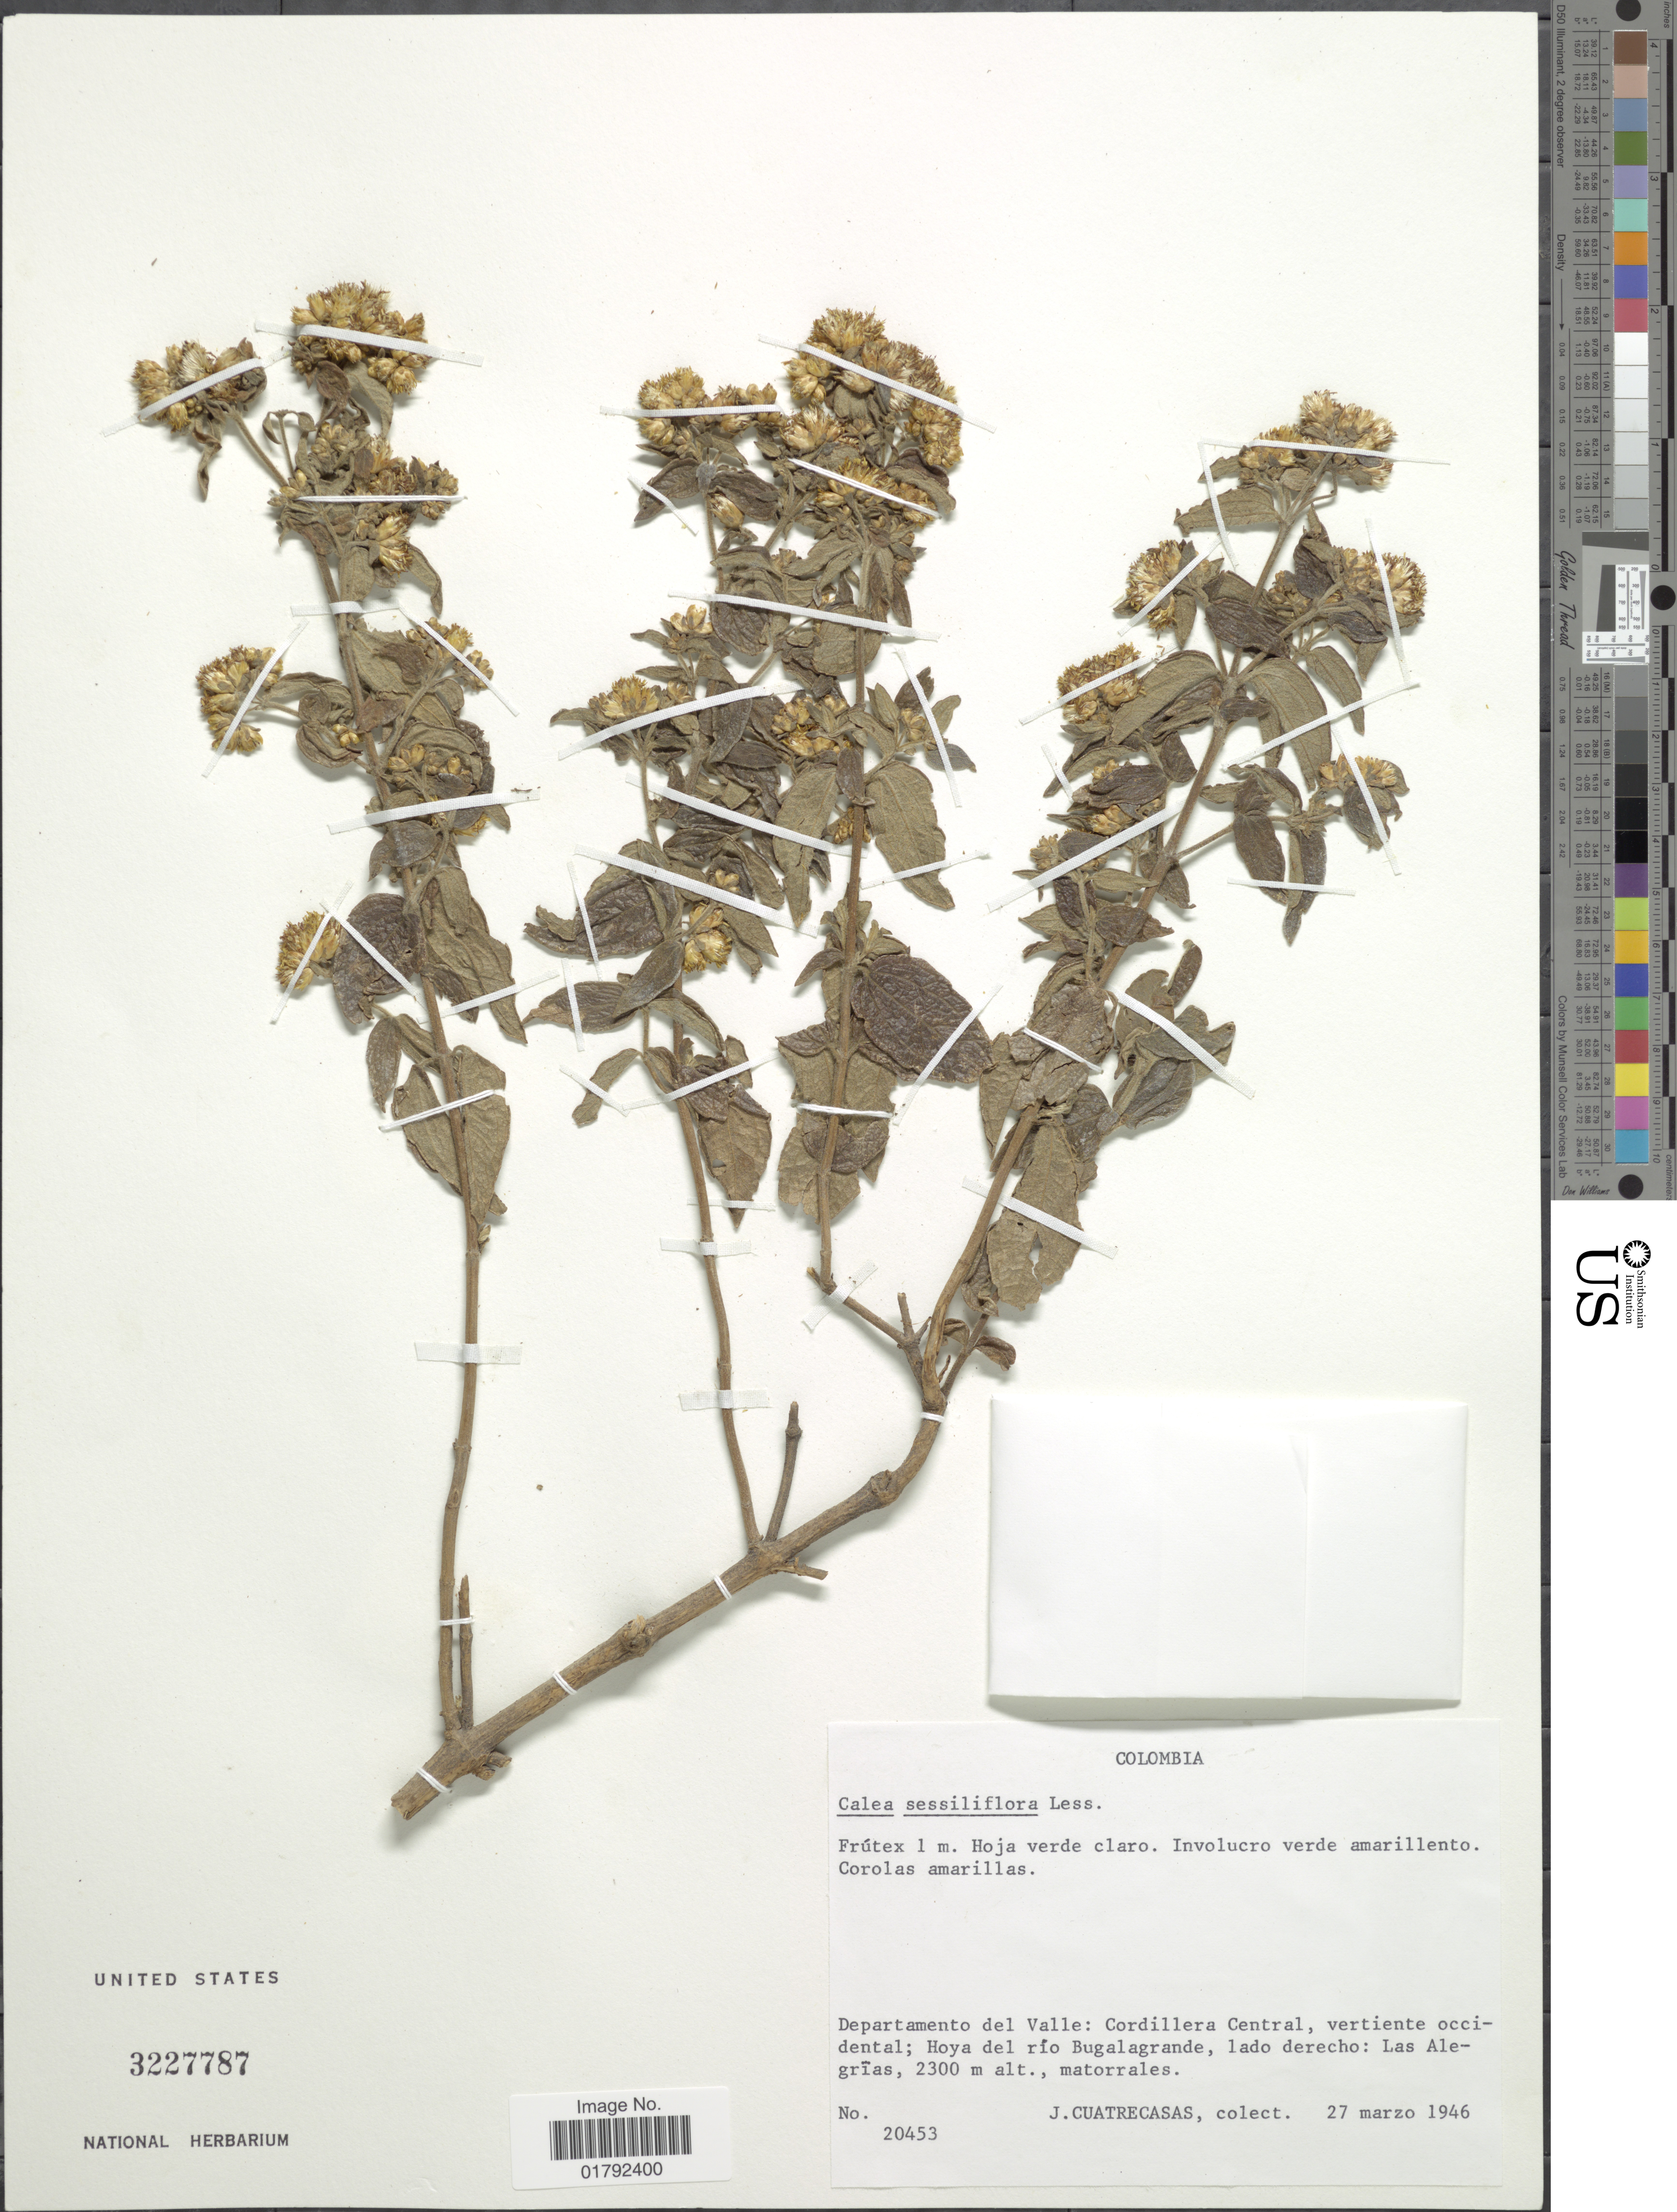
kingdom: Plantae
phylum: Tracheophyta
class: Magnoliopsida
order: Asterales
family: Asteraceae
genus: Calea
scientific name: Calea sessiliflora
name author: Less.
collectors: J. Cuatrecasas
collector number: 20453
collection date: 1946-03-27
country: Colombia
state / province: Valle del Cauca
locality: Cordillera Central, vertiente occidental; Hoya del rio Bugalagrande, lado derecho: Las Alegrias.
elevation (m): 2300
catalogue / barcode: US 3227787